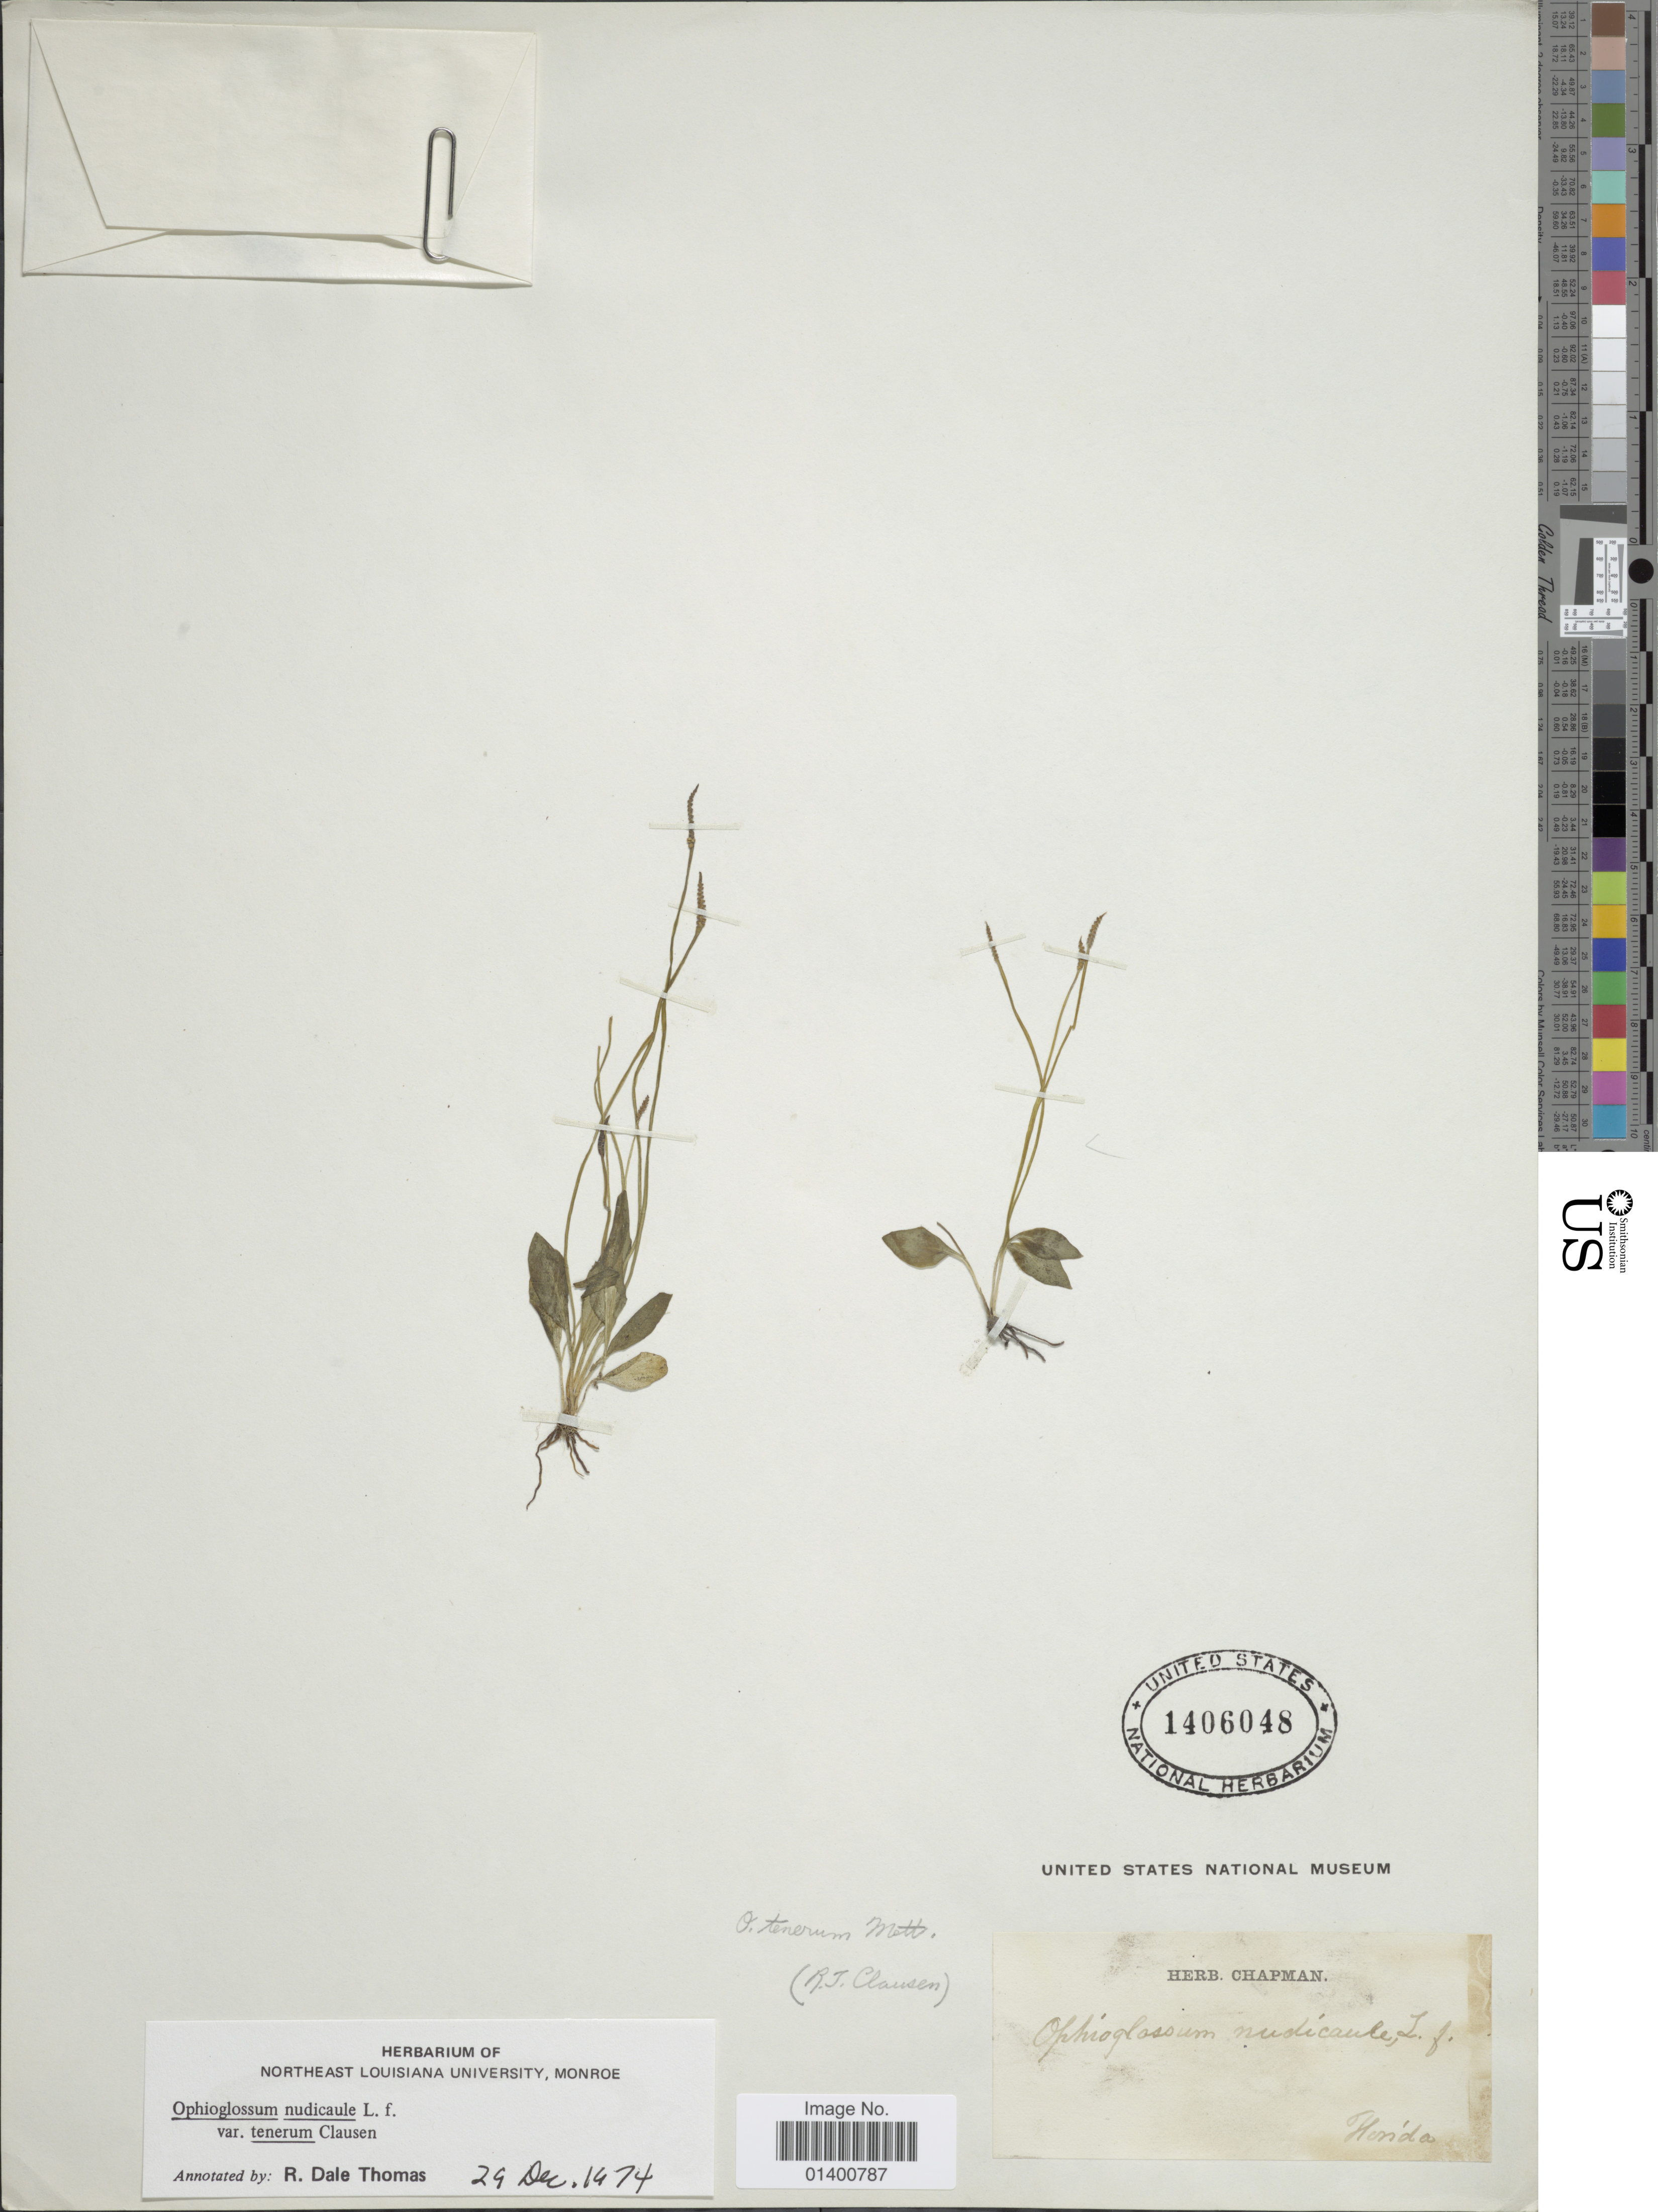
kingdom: Plantae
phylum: Tracheophyta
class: Polypodiopsida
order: Ophioglossales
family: Ophioglossaceae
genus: Ophioglossum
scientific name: Ophioglossum nudicaule var. tenerum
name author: (Mett. ex Prantl) R.T. Clausen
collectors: ex herb. Chapman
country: United States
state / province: Florida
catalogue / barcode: US 1406048